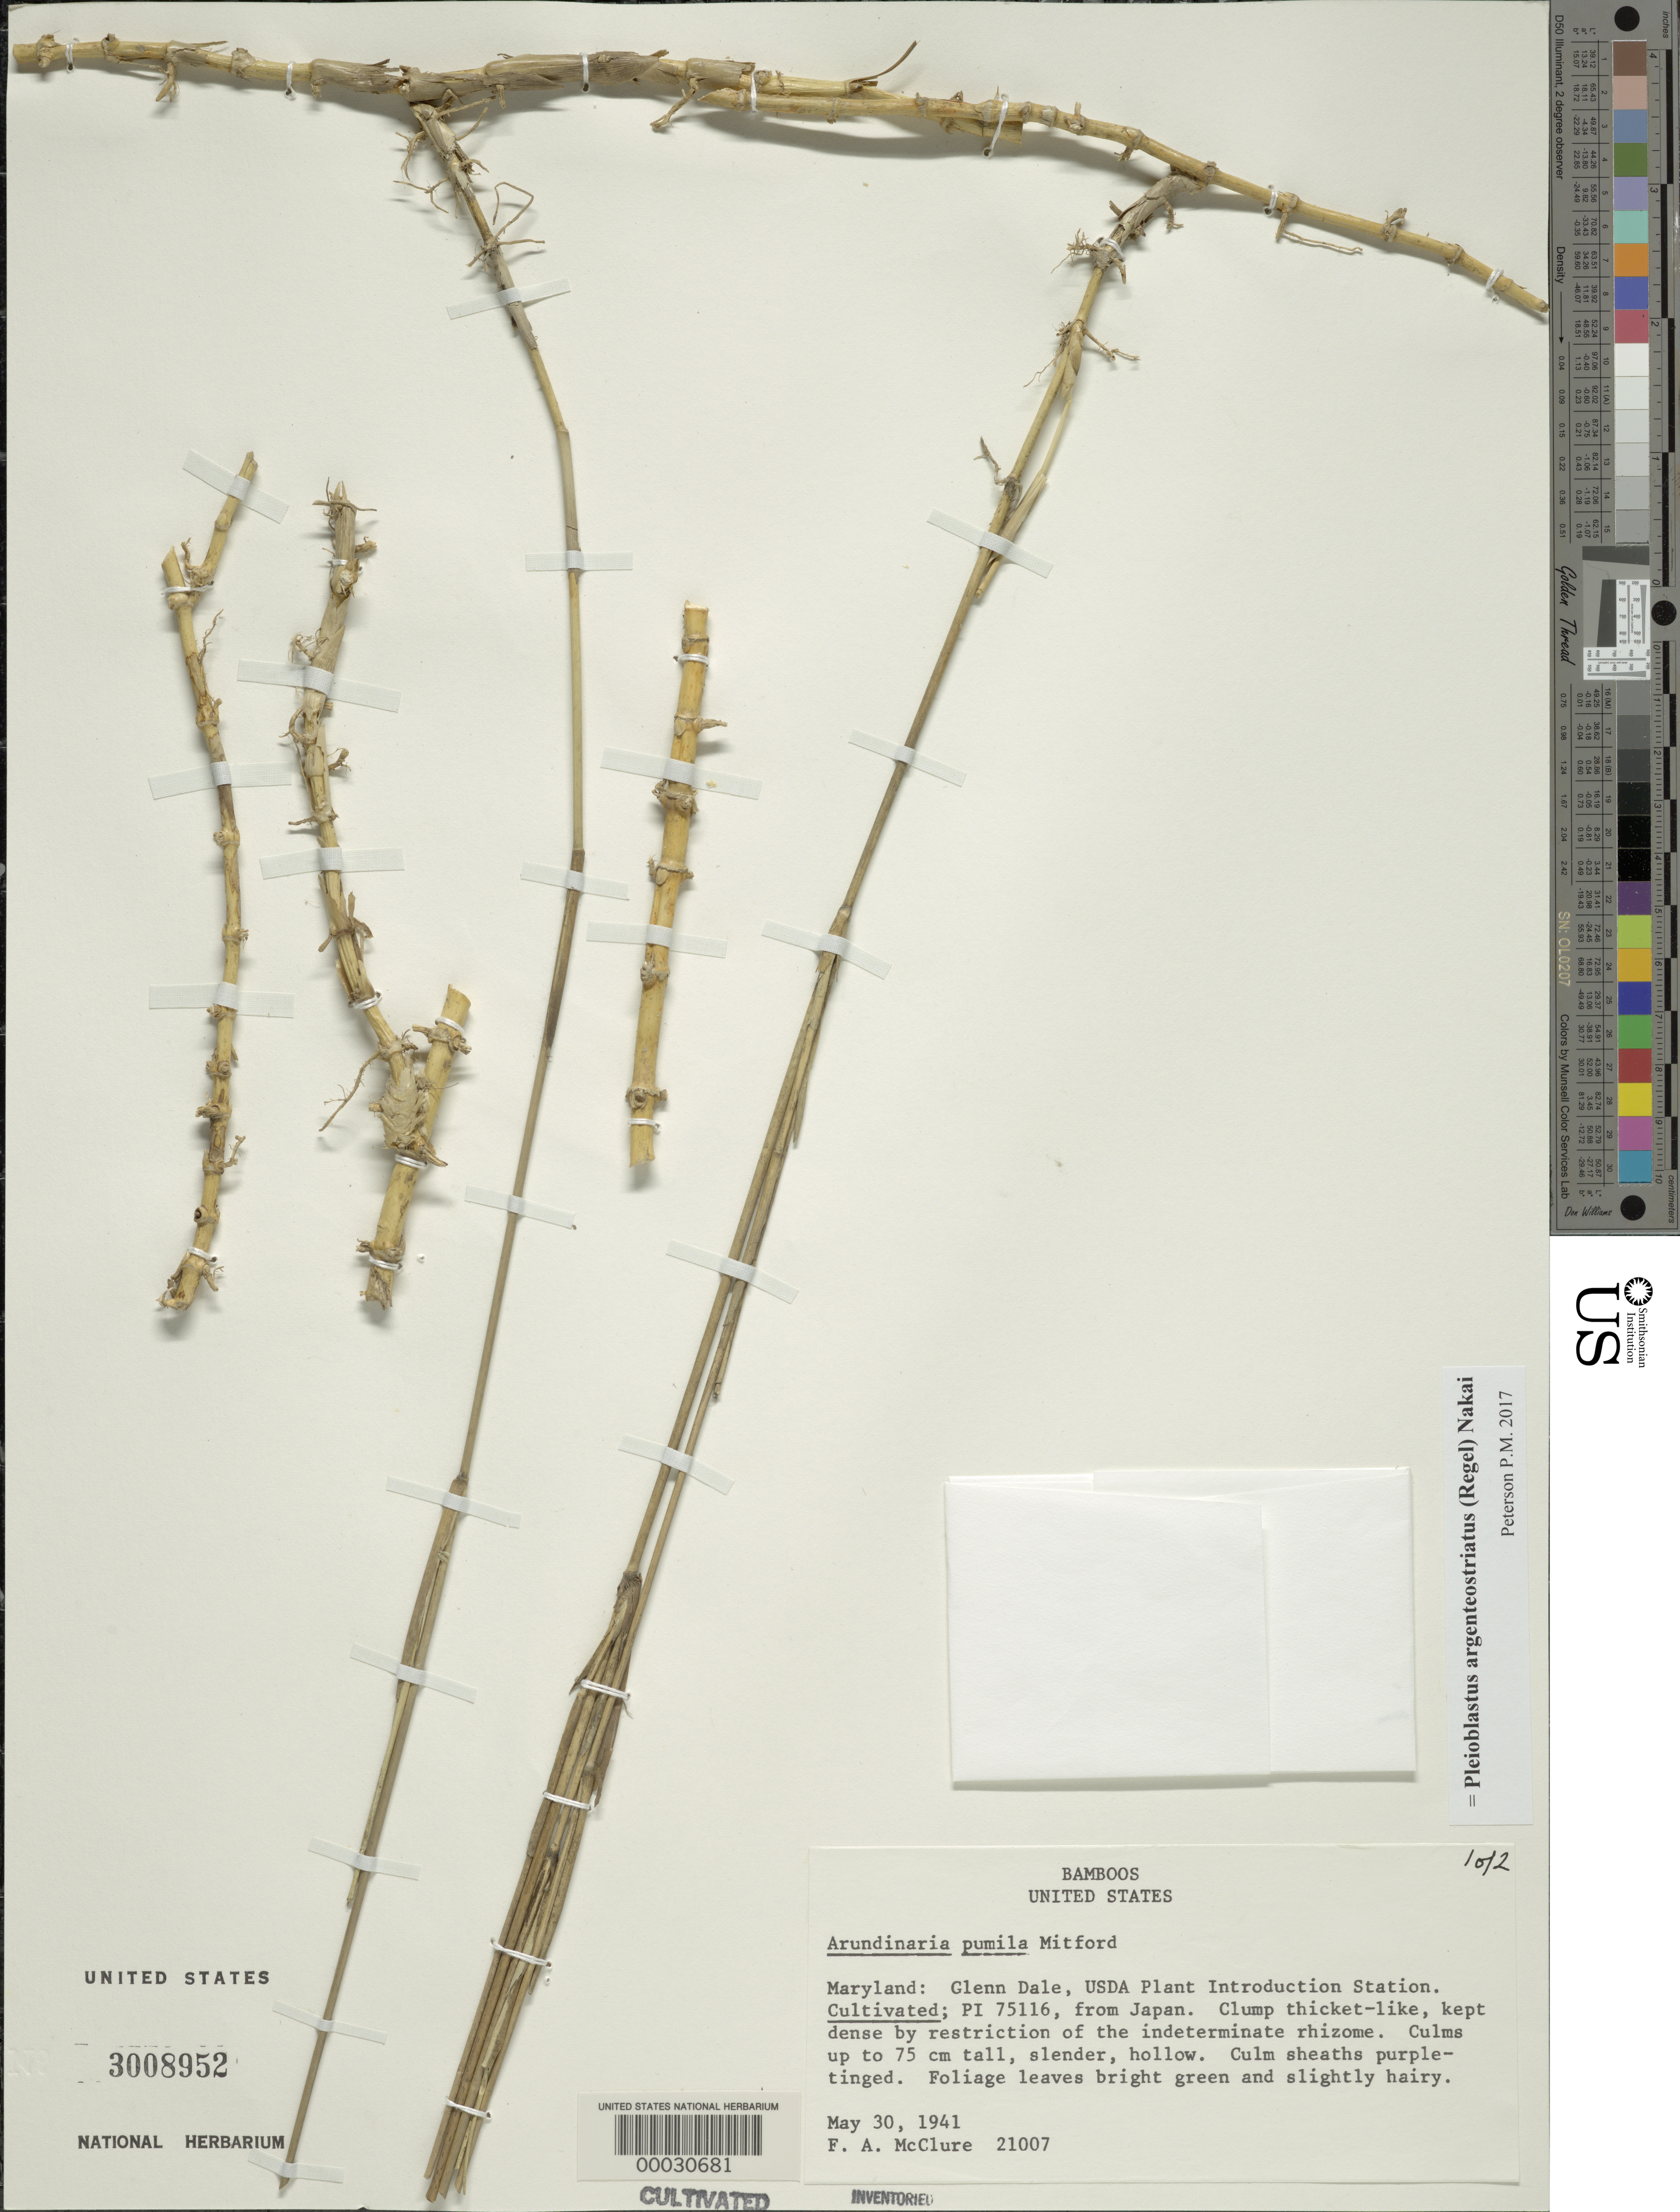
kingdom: Plantae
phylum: Tracheophyta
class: Liliopsida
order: Poales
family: Poaceae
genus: Pleioblastus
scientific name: Pleioblastus argenteostriatus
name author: (Regel) Nakai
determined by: Poaceae Reorganization Project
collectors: F. A. McClure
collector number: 21007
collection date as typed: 30 May 1941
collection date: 1941-05-30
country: United States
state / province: Maryland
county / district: Prince George's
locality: Usda plant introduction station-glenn dale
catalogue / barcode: US 3008952